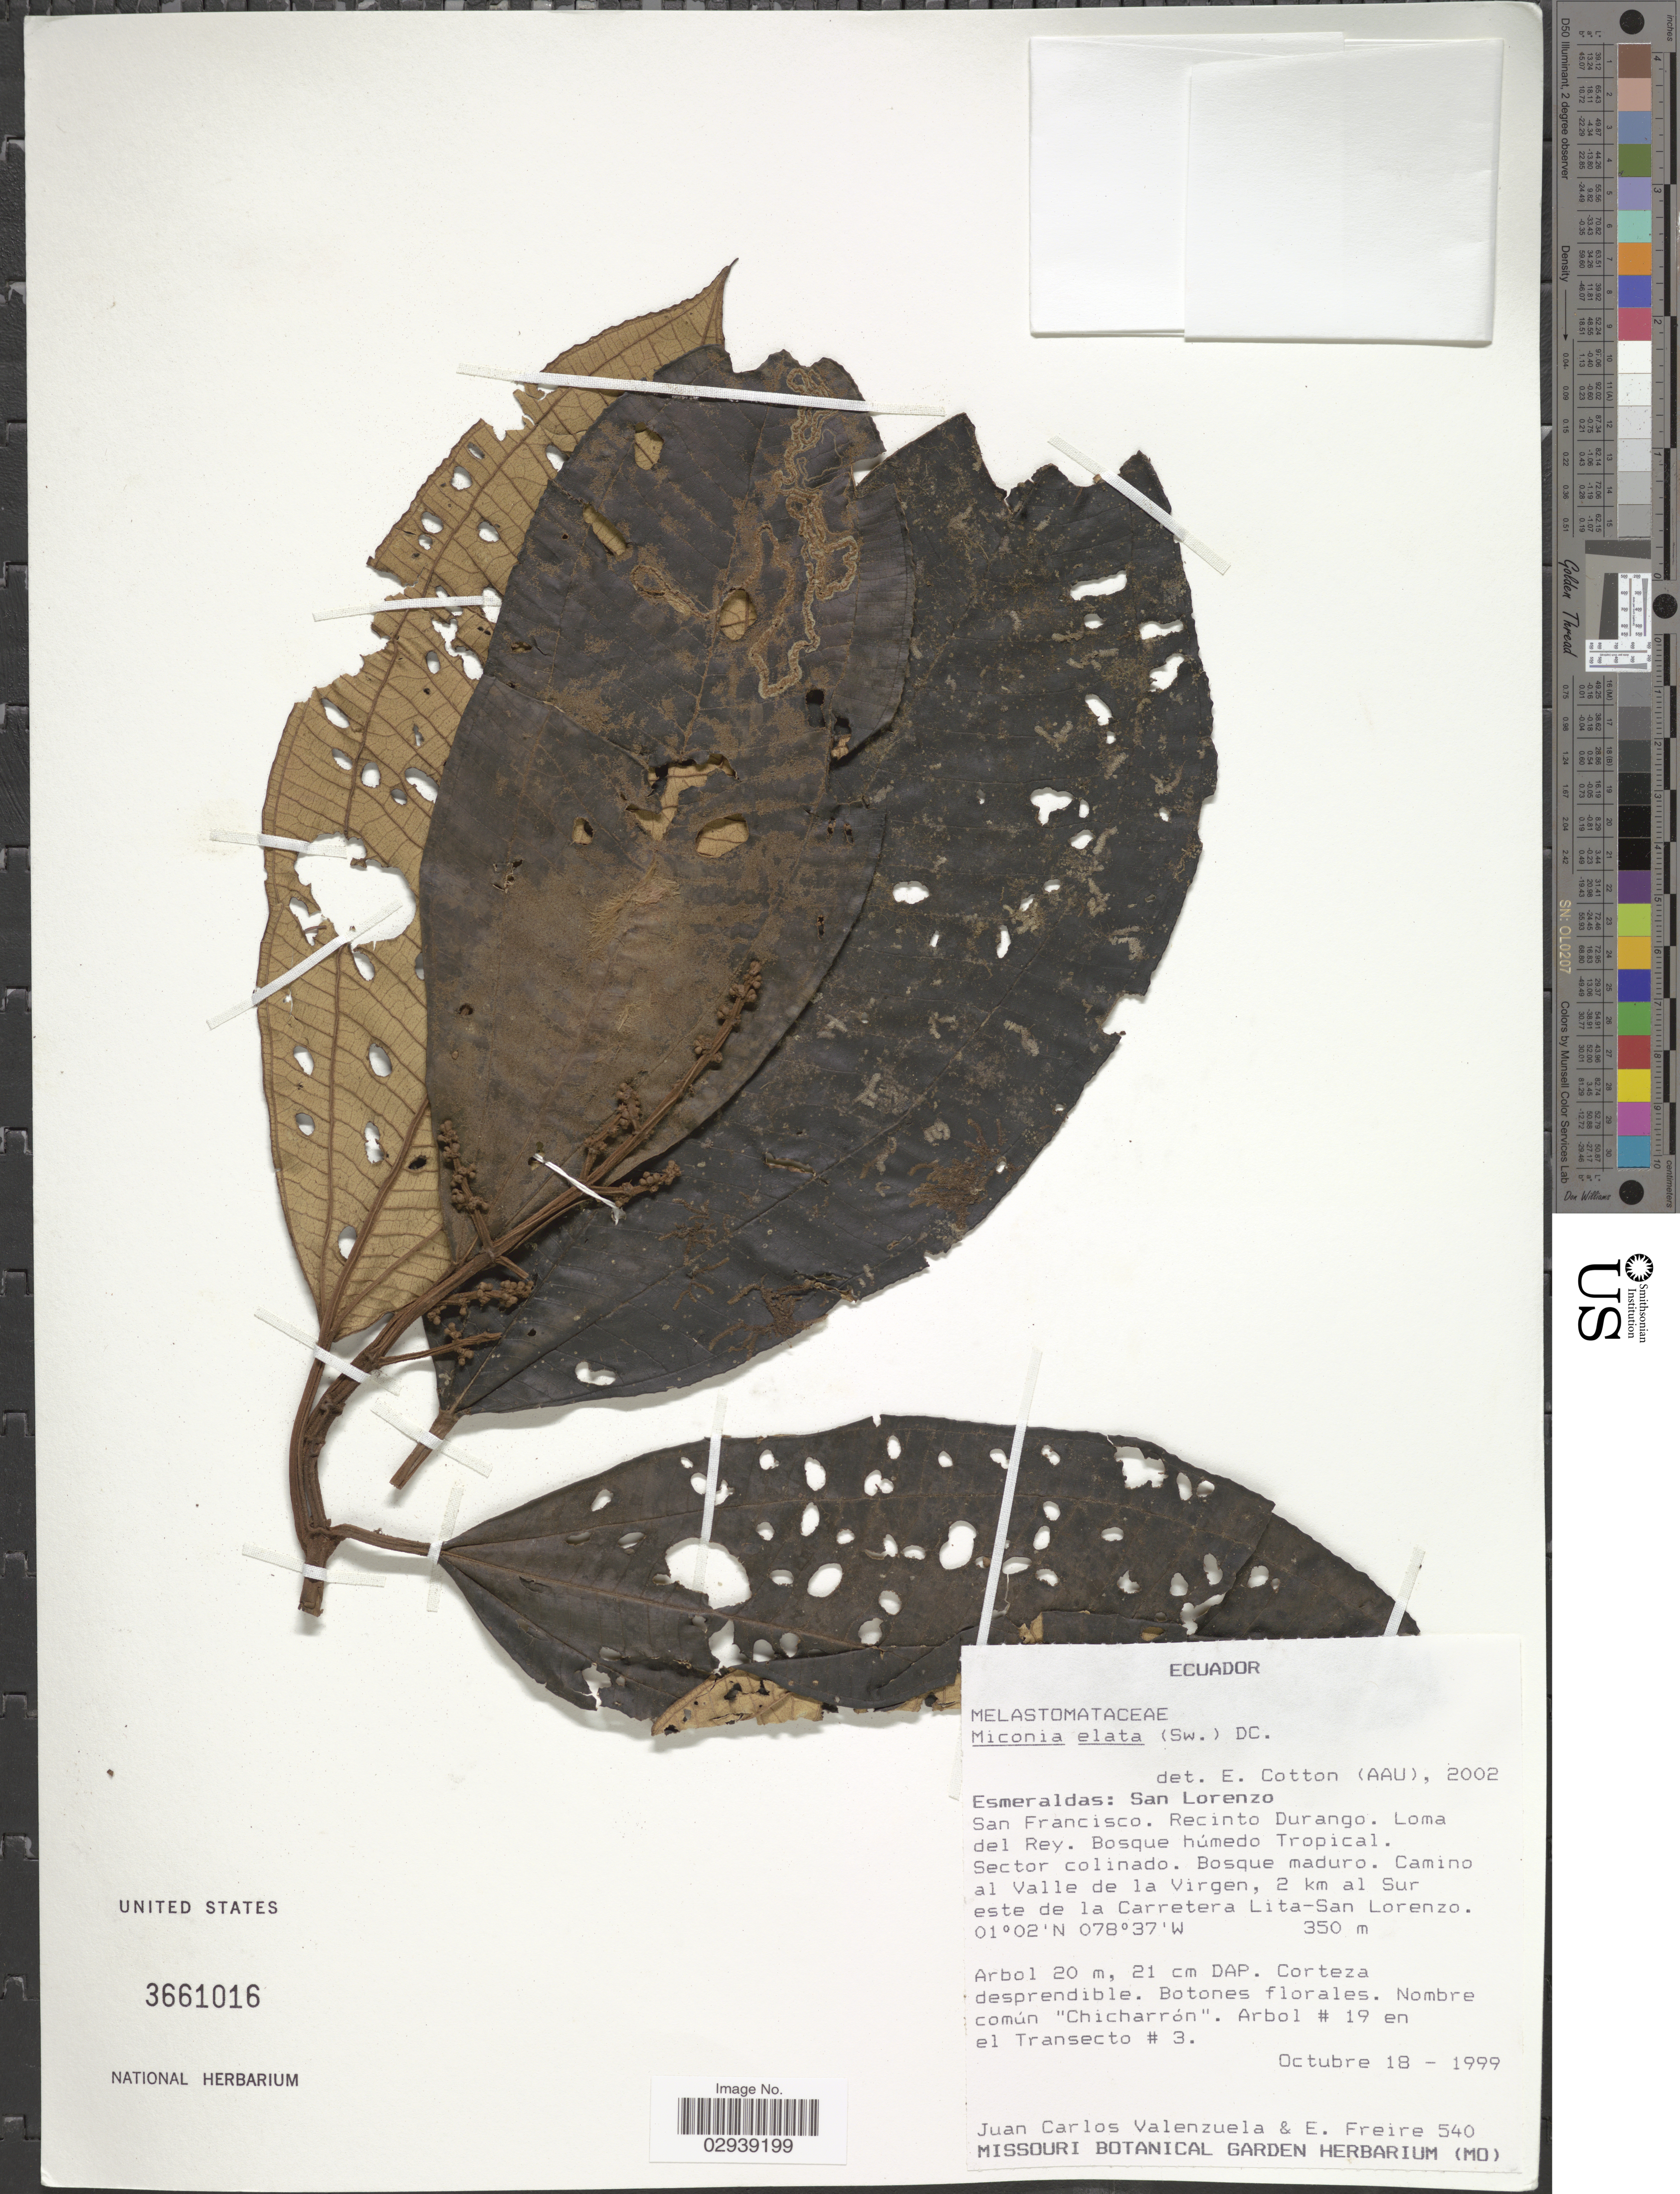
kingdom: Plantae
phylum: Tracheophyta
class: Magnoliopsida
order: Myrtales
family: Melastomataceae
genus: Miconia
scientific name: Miconia elata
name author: (Sw.) DC.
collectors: J. Valenzuela & E. Freire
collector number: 540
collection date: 1999-10-18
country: Ecuador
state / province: Esmeraldas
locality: San Lorenzo. San Francisco. Recinto Durango. Loma del Rey. Camino al Valle de la Virgen, 2 km al Sur este de la Carretera Lita-San Lorenzo.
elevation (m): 350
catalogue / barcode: US 3661016